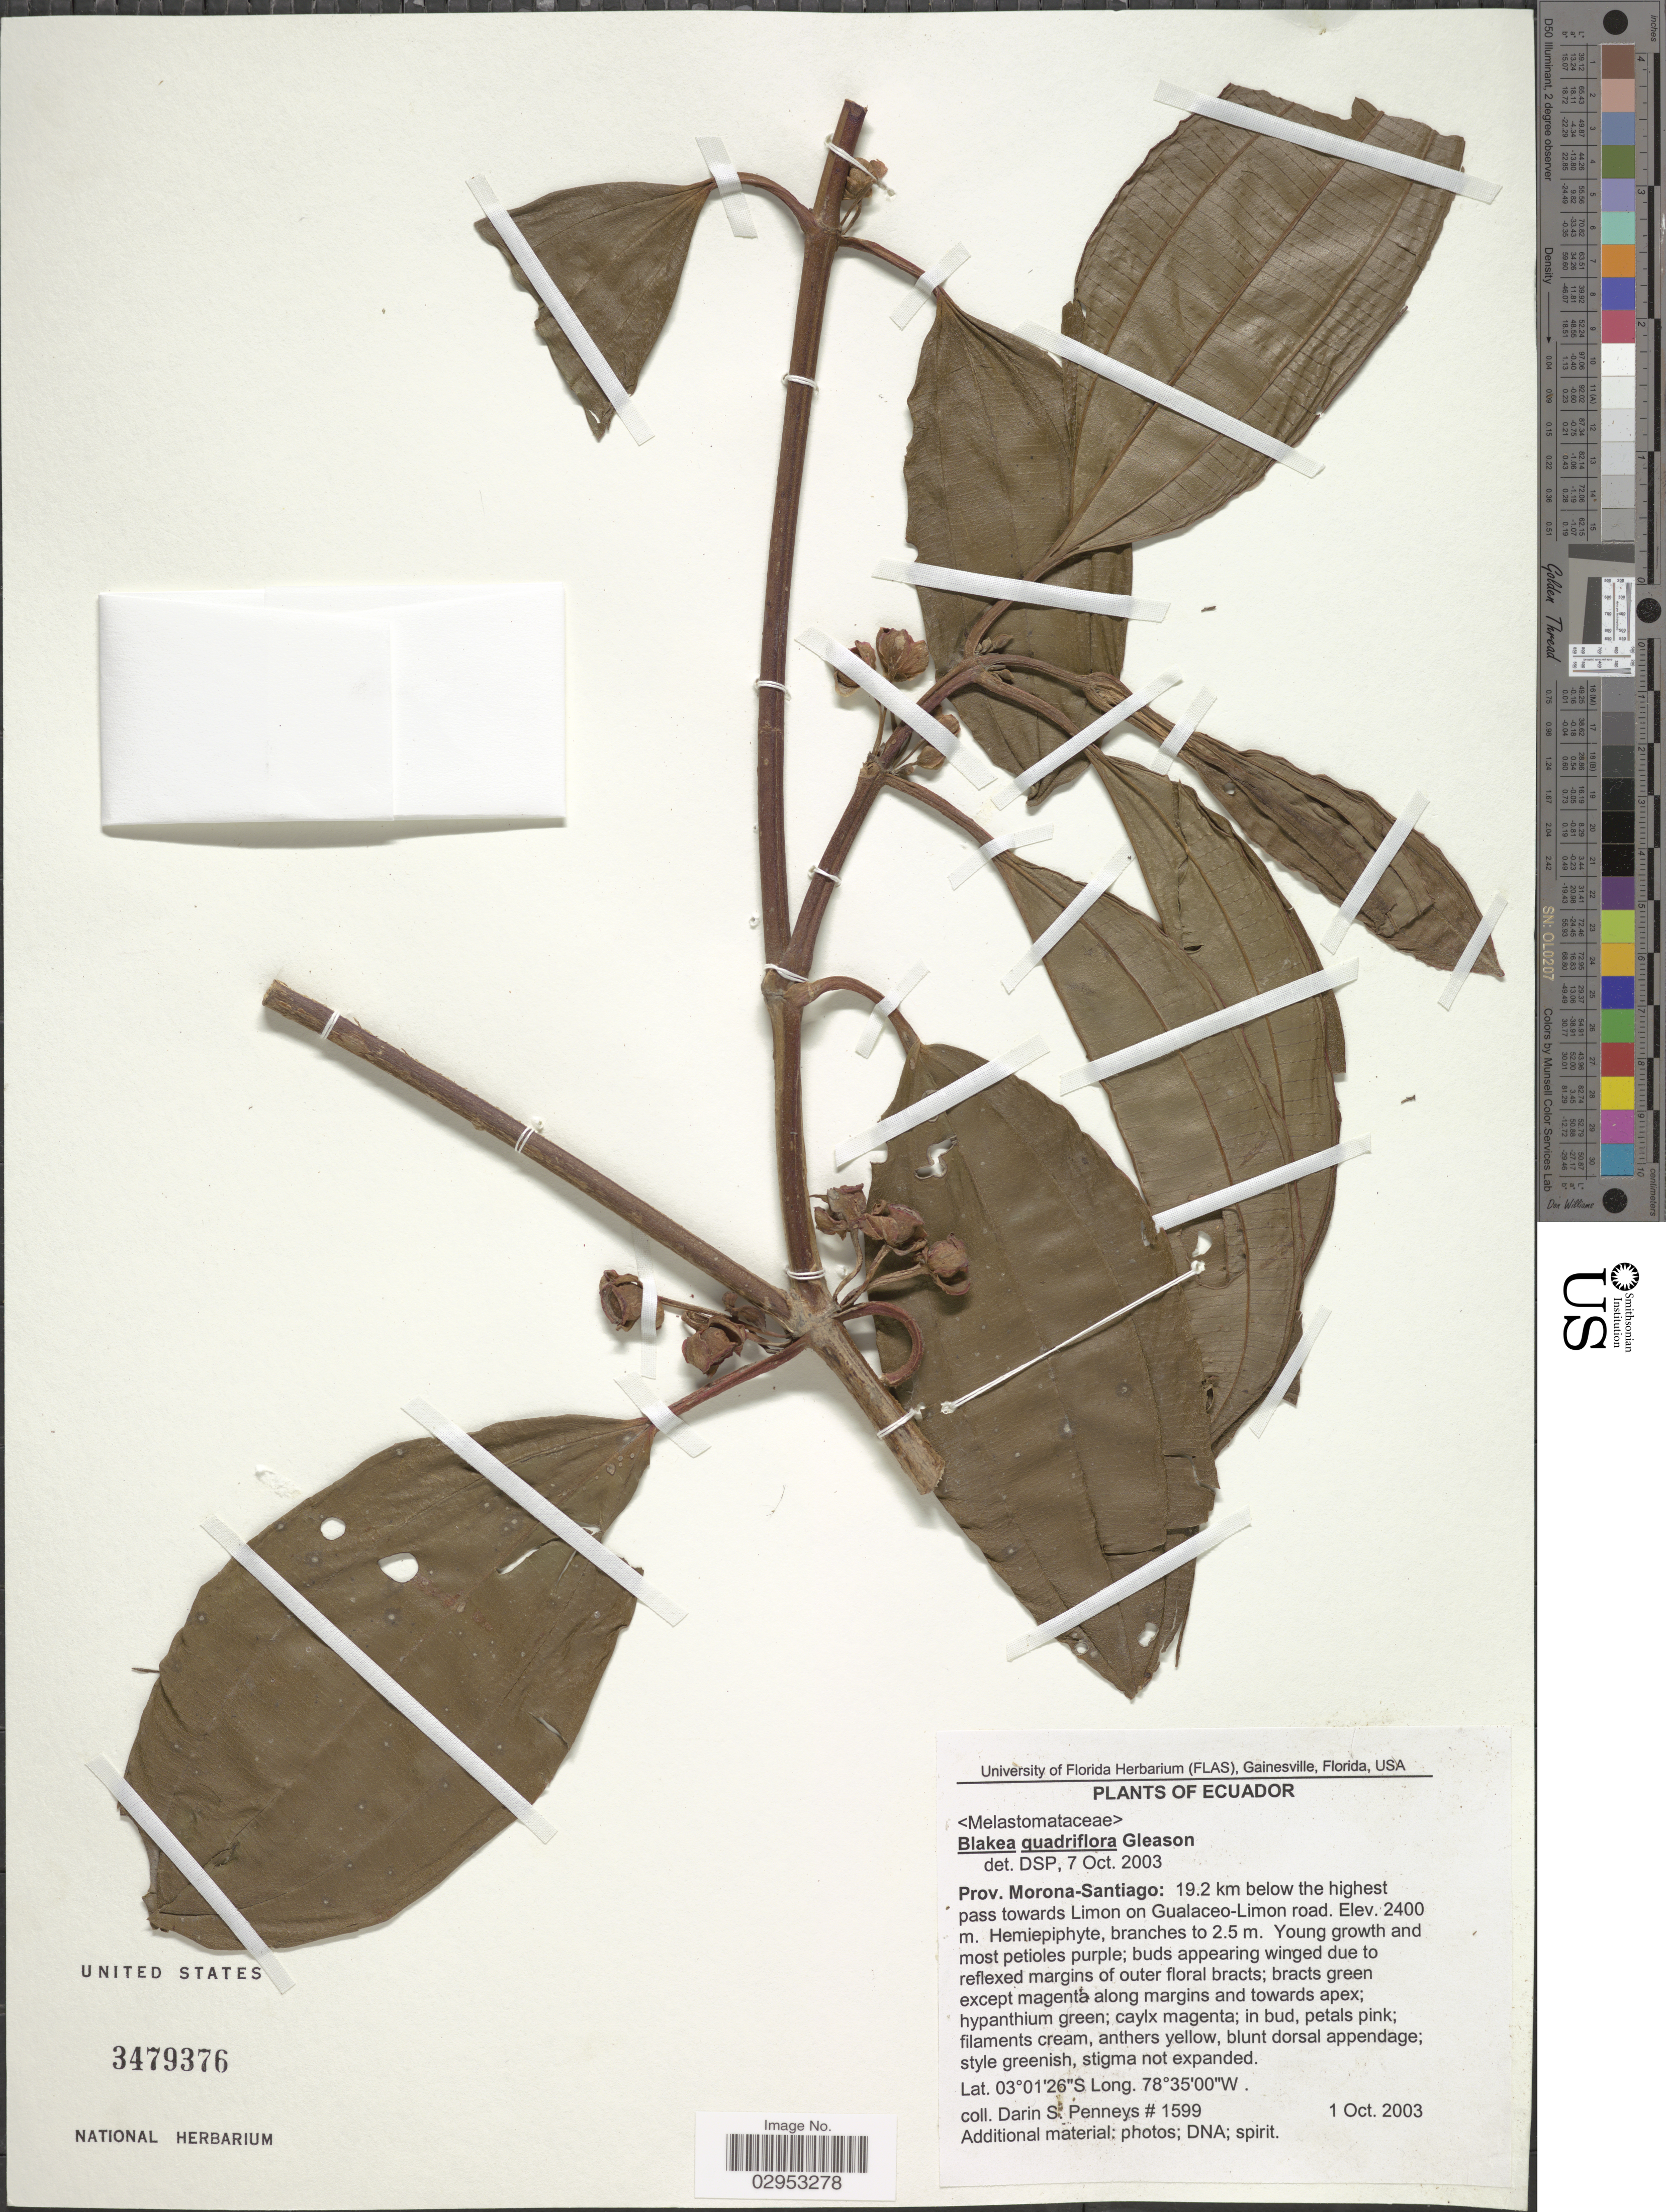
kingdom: Plantae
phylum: Tracheophyta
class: Magnoliopsida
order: Myrtales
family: Melastomataceae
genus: Blakea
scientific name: Blakea quadriflora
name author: Gleason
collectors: D. S. Penneys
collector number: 1599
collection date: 2003-10-01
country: Ecuador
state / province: Morona-Santiago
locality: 19.2 km below the highest pass towards Limon on Gualaceo-Limon road.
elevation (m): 2400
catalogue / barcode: US 3479376